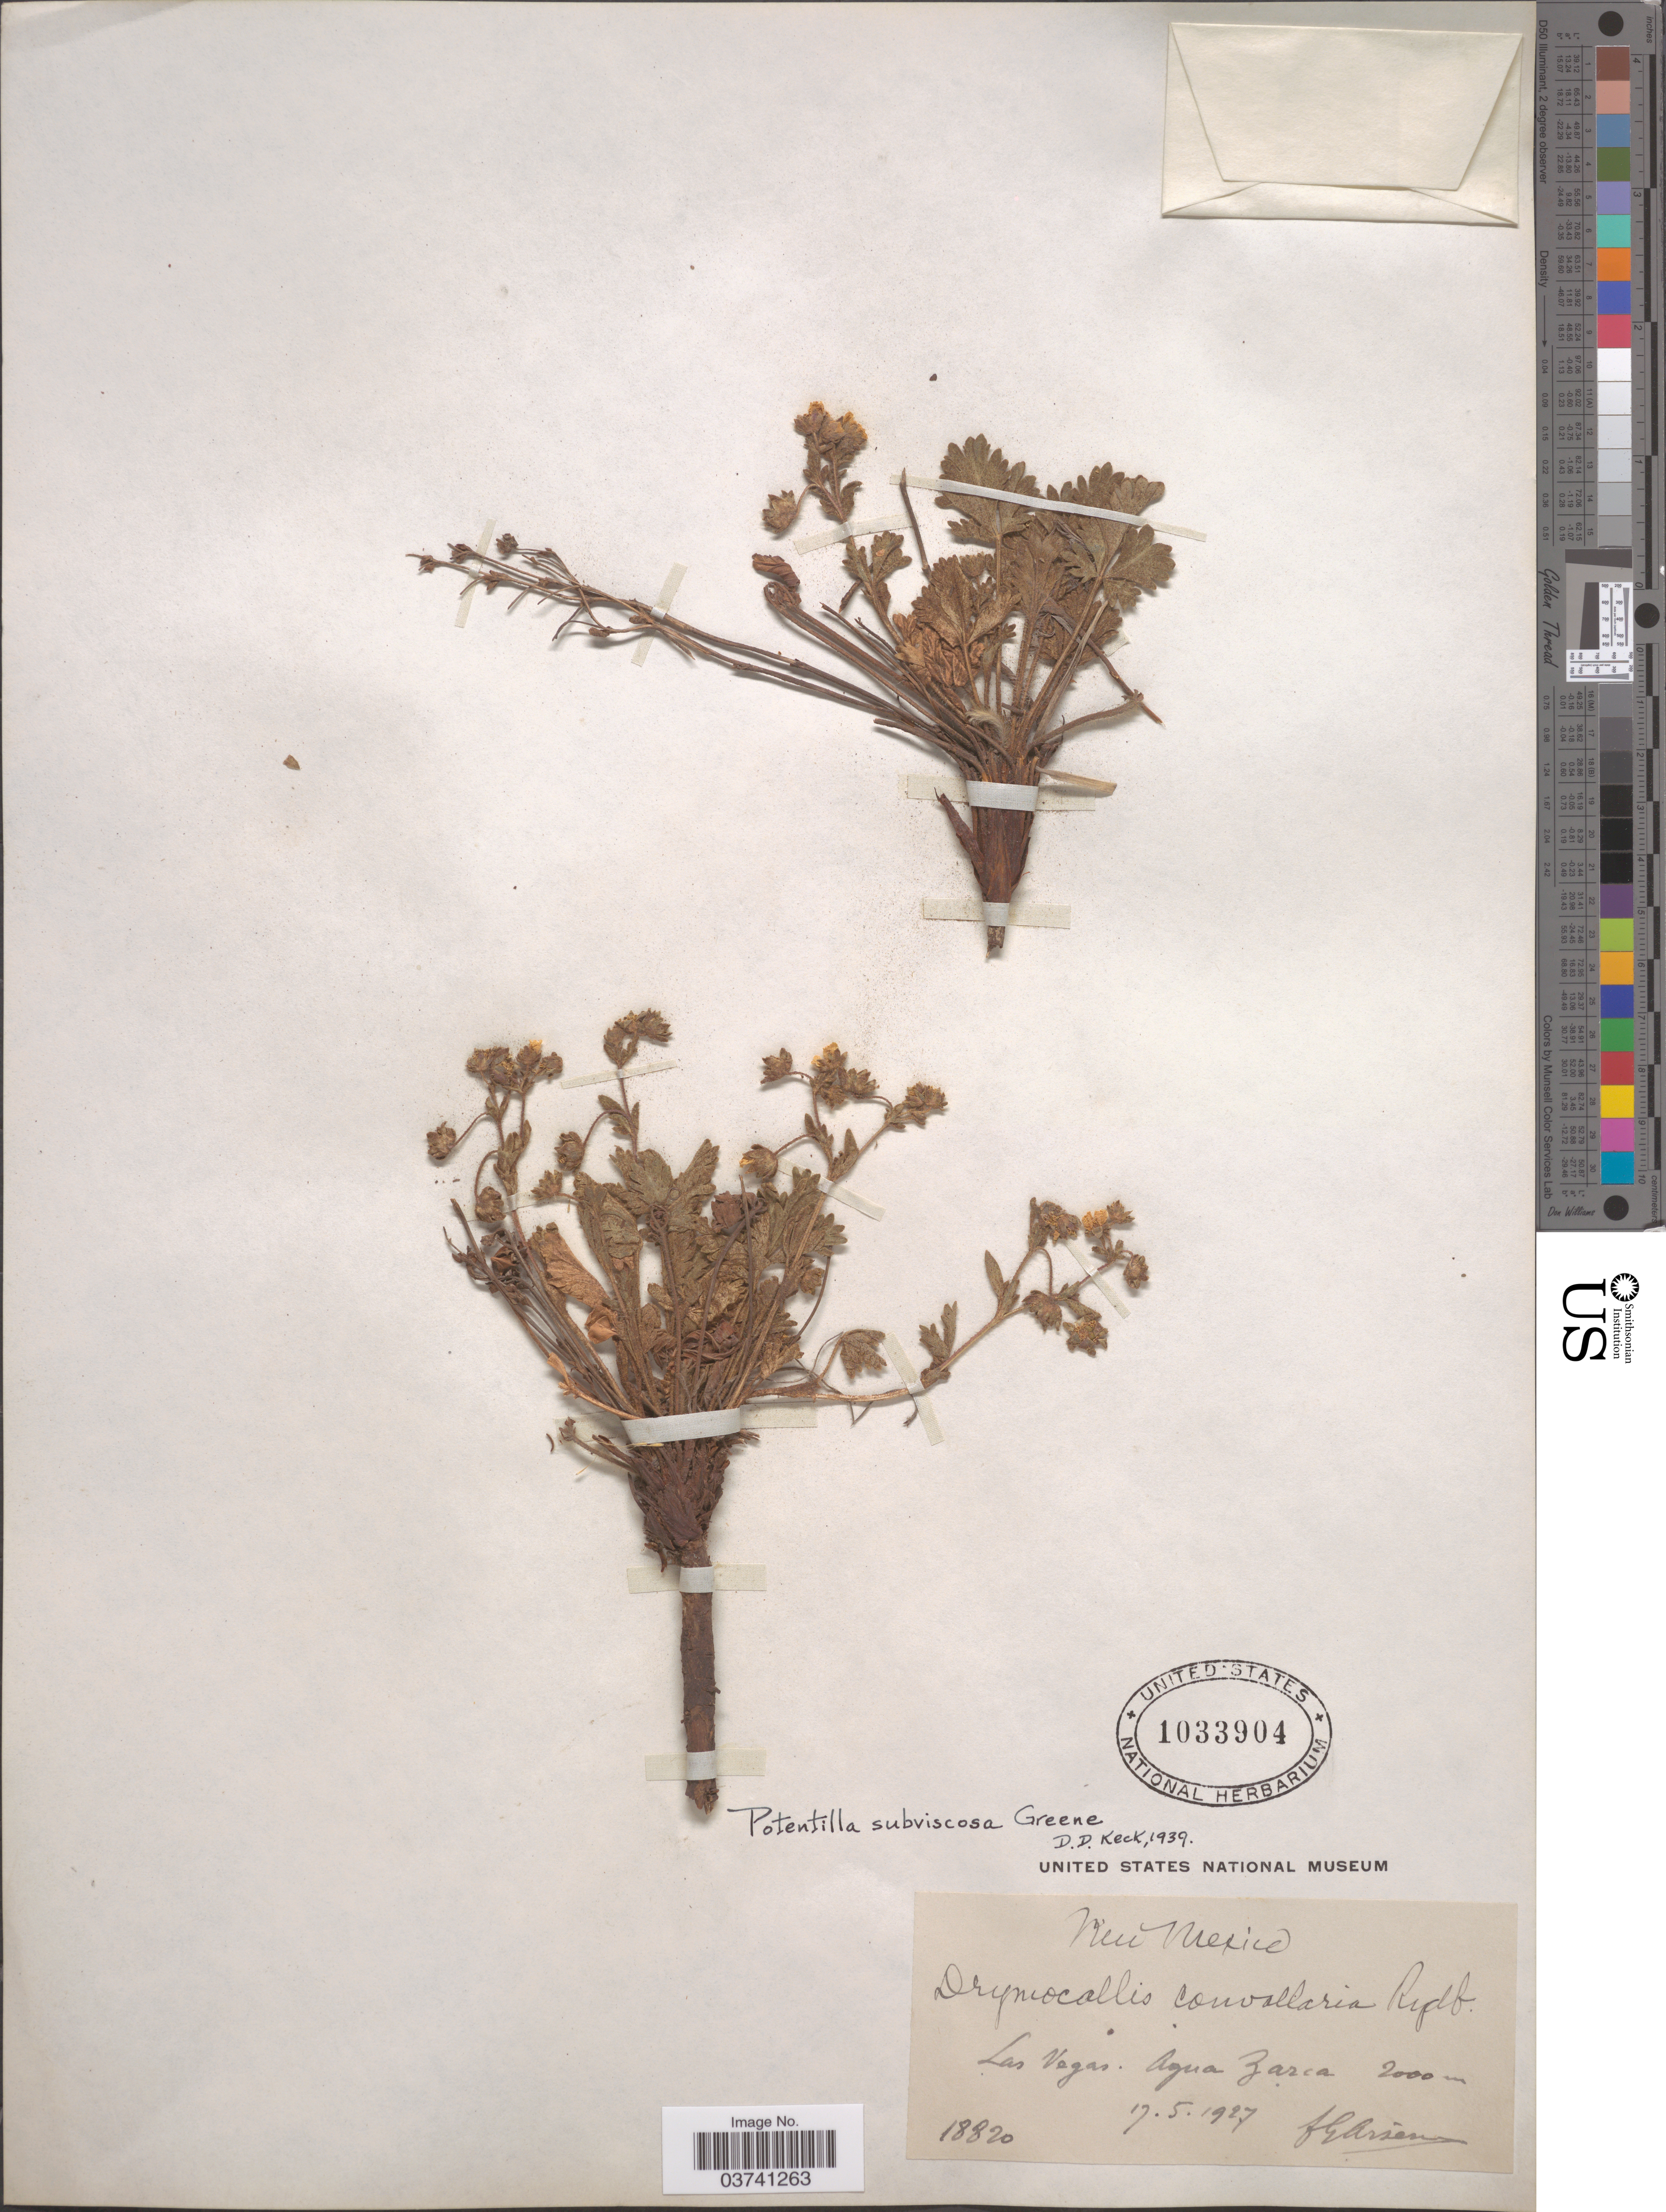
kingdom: Plantae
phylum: Tracheophyta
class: Magnoliopsida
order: Rosales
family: Rosaceae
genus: Potentilla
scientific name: Potentilla subviscosa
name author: Greene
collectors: F. Arsène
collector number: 18820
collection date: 1927-05-17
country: United States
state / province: New Mexico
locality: Las Vegas. Agua Zarca.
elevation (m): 2000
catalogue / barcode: US 1033904